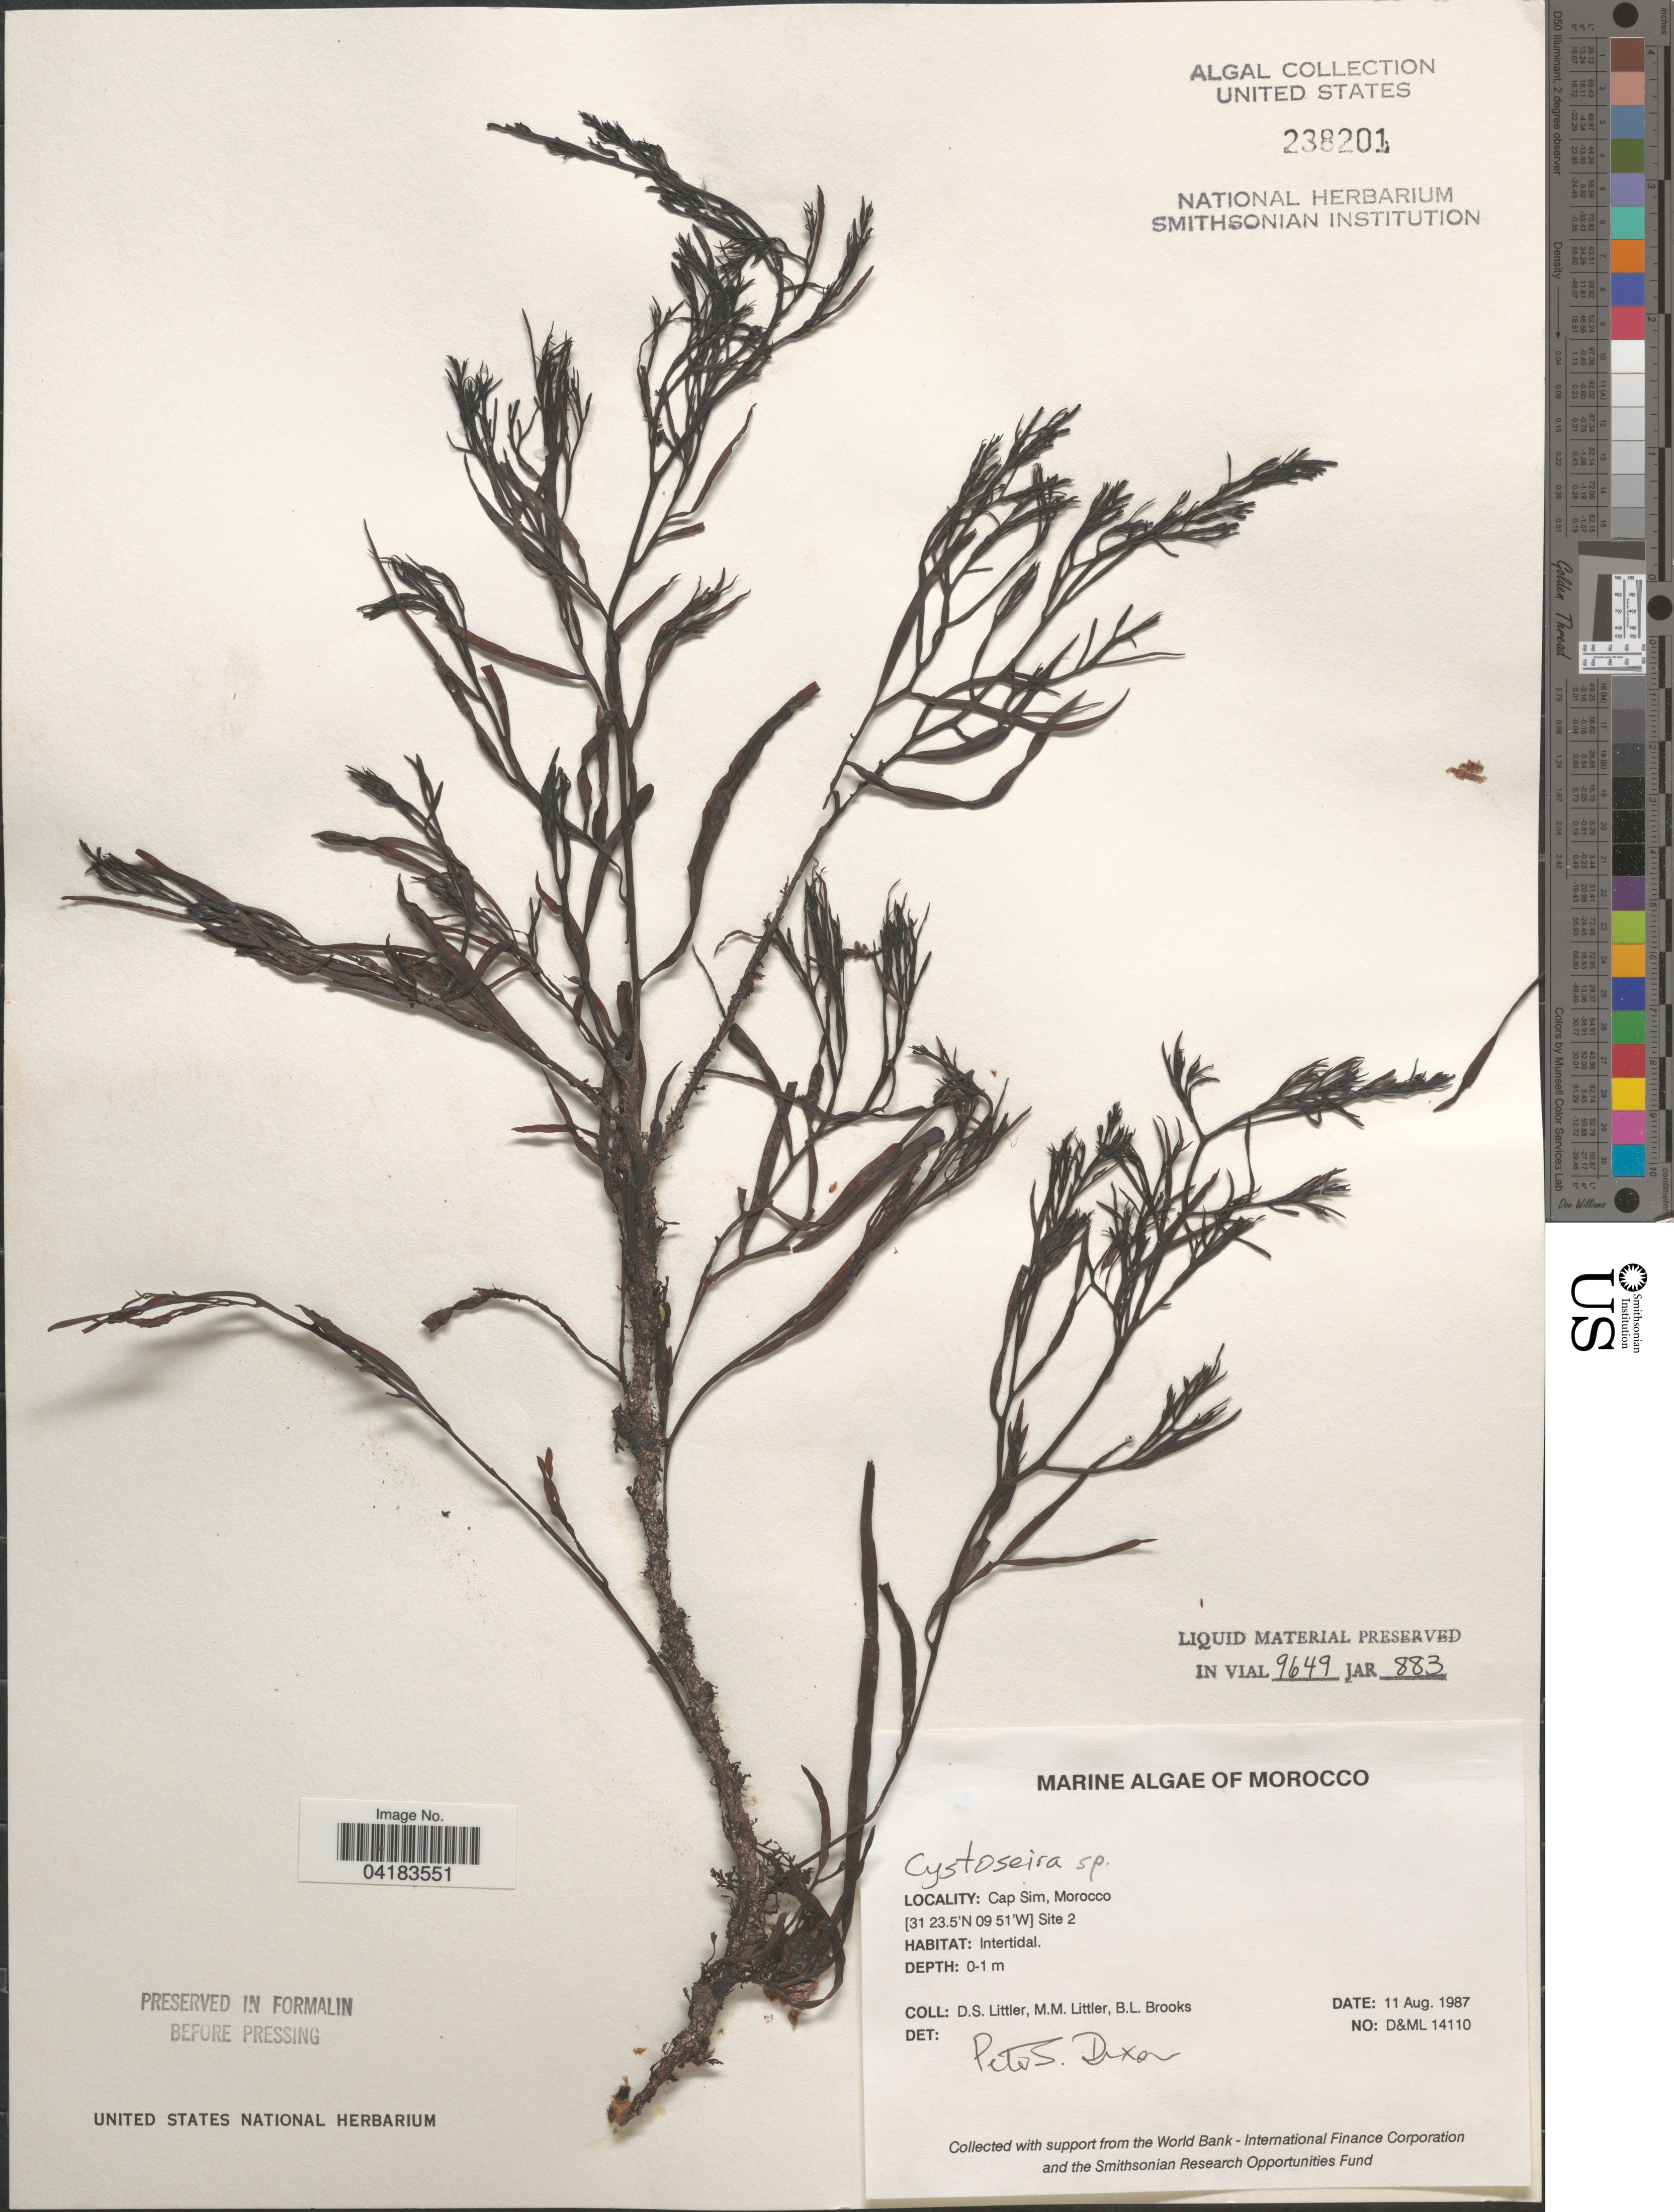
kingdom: Chromista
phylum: Ochrophyta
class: Phaeophyceae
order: Fucales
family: Sargassaceae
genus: Cystoseira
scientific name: Cystoseira sp.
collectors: D. S. Littler & B. Brooks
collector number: D&ML14110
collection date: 1987-08-11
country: Morocco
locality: Cap Sim. Site 2.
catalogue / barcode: US 238201